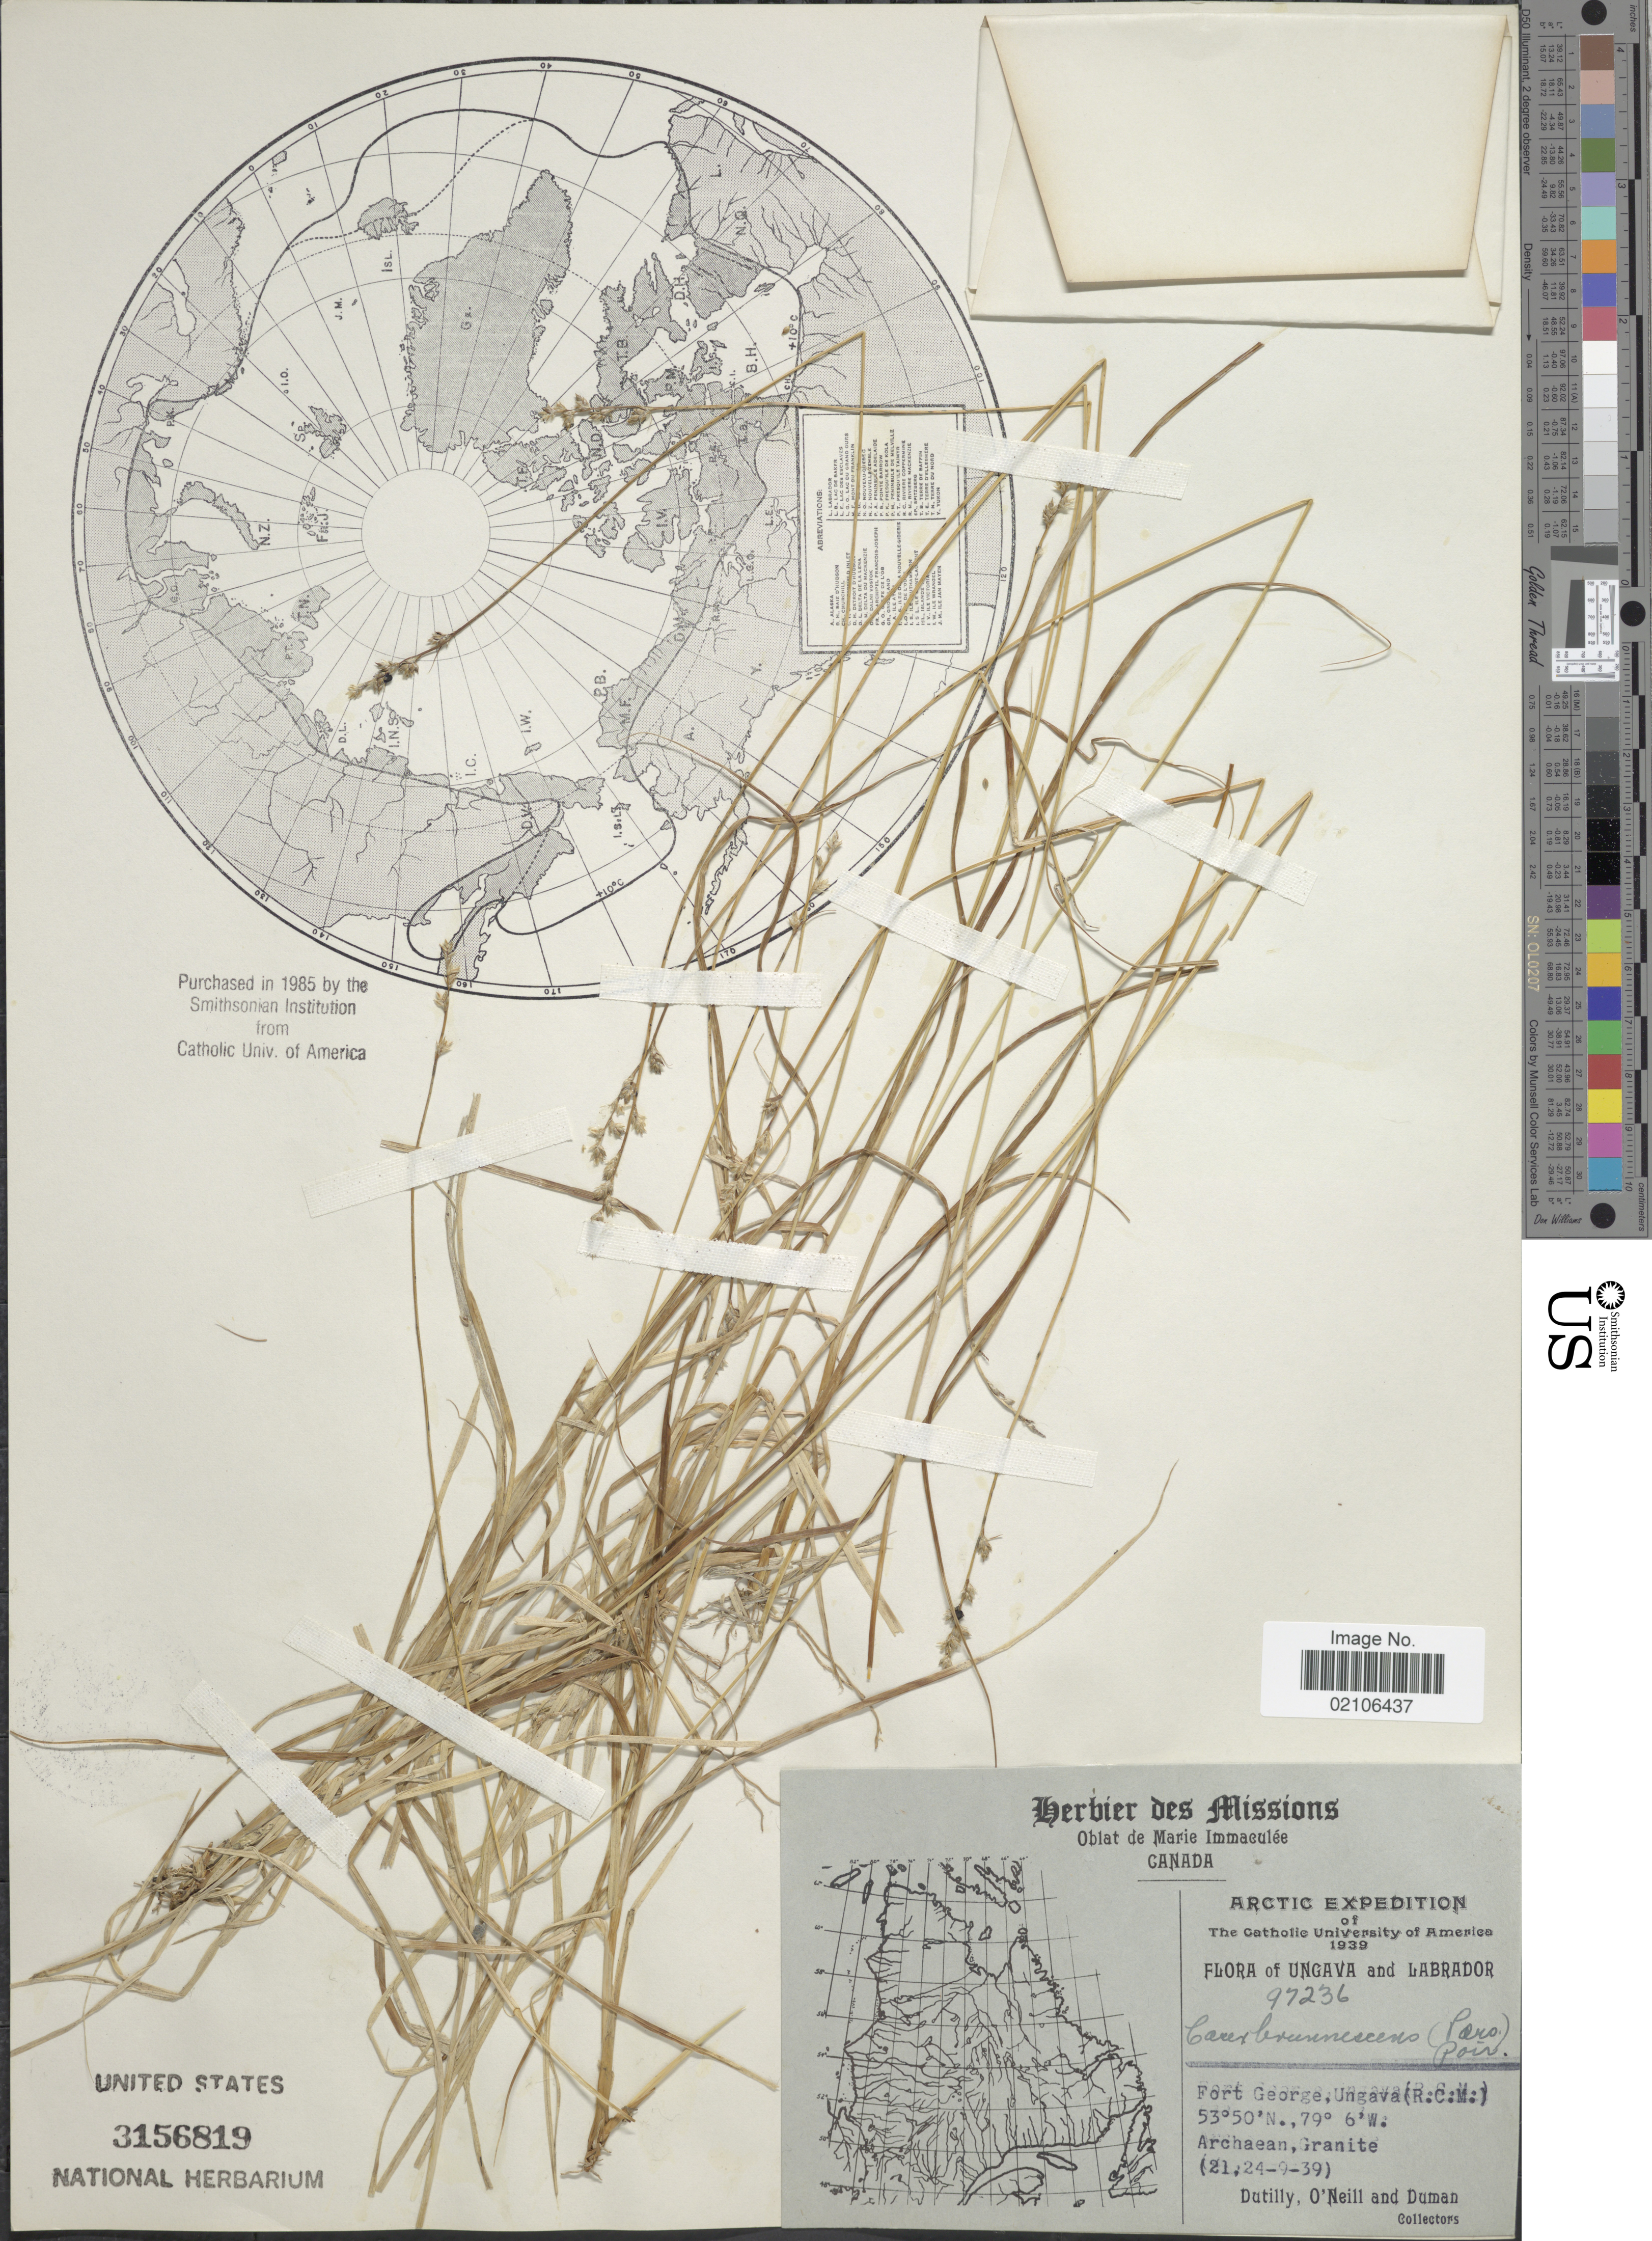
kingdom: Plantae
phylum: Tracheophyta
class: Liliopsida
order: Poales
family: Cyperaceae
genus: Carex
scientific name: Carex brunnescens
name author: (Pers.) Poir.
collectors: -. Dutilly, O' Neill & -. Duman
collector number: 97236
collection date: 1939-09-21/1939-09-24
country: Canada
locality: Arctic, Ungava and Labrador, Fort George, Ungava (R.C.M.)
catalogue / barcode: US 3156819